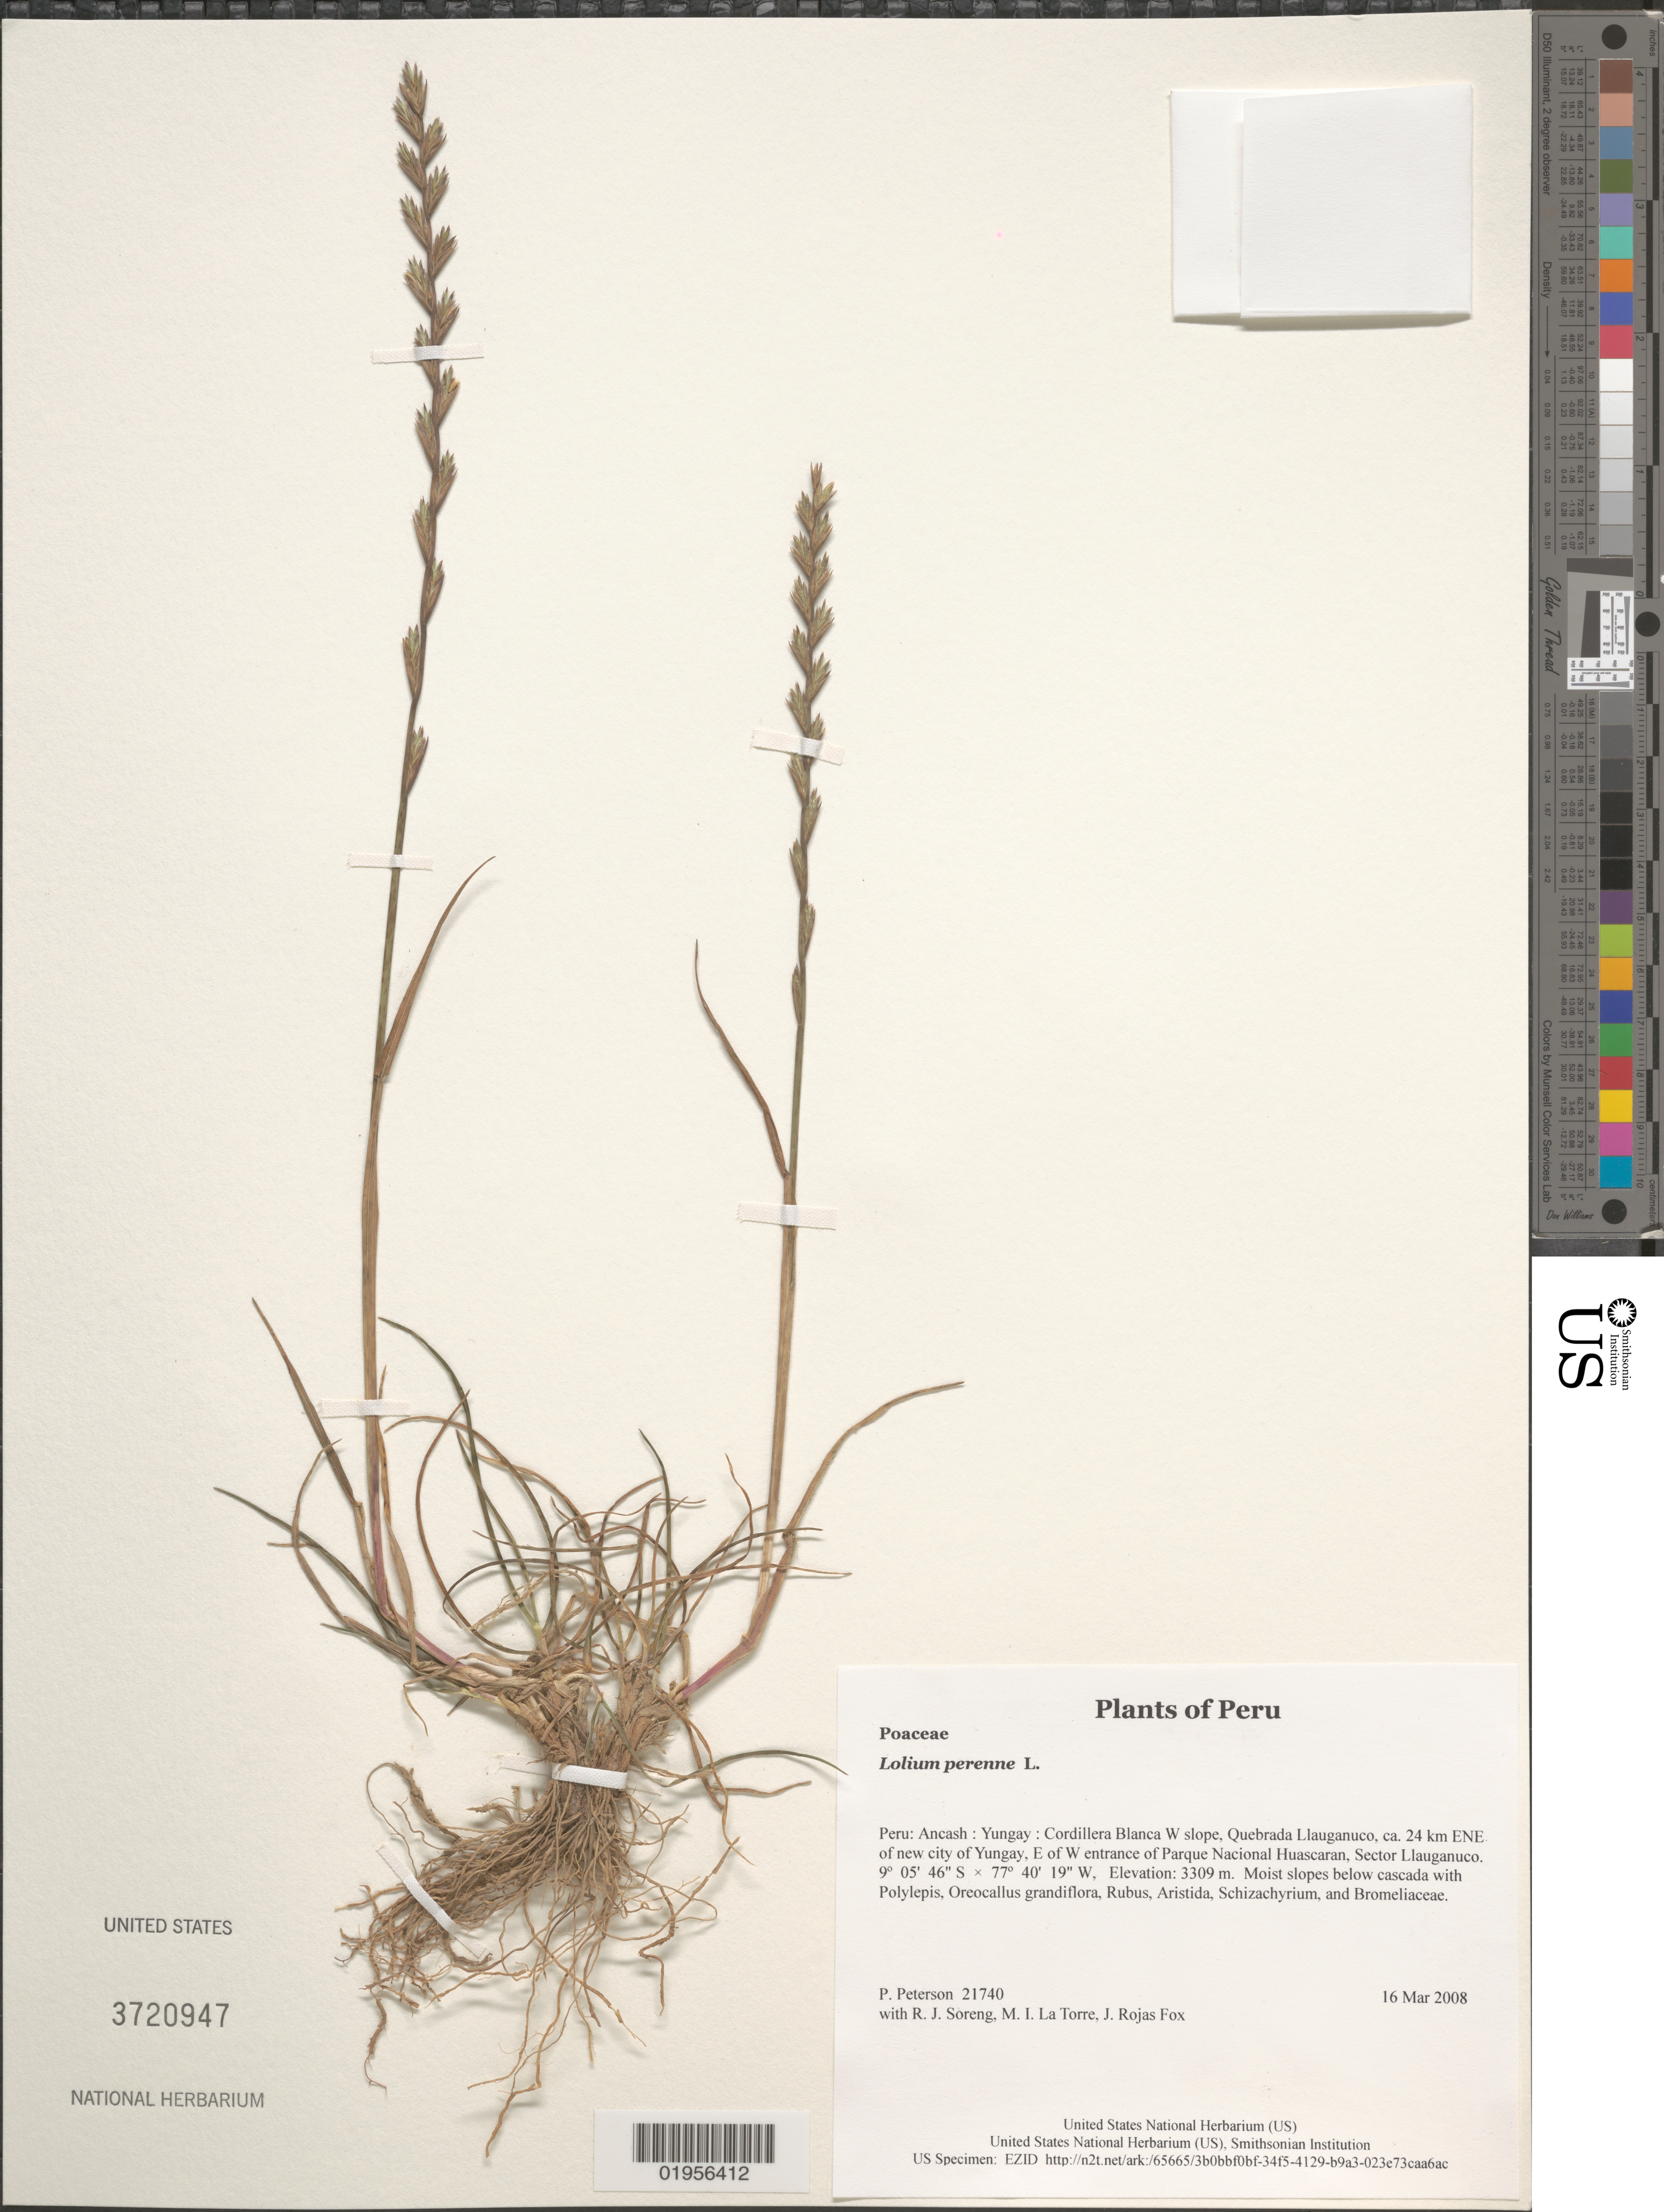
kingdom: Plantae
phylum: Tracheophyta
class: Liliopsida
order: Poales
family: Poaceae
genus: Lolium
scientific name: Lolium perenne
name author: L.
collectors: P. M. Peterson, R. J. Soreng, M. I. La Torre & J. Rojas Fox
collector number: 21740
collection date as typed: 16 Mar 2008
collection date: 2008-03-16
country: Peru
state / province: Ancash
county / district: Yungay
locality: Cordillera Blanca W slope, Quebrada Llauganuco, ca. 24 km ENE of new city of Yungay, E of W entrance of Parque Nacional Huascaran, Sector Llauganuco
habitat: Moist slopes below cascada with Polylepis, Oreocallus grandiflora, Rubus, Aristida, Schizachyrium, and Bromeliaceae.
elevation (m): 3309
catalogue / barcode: US 3720947